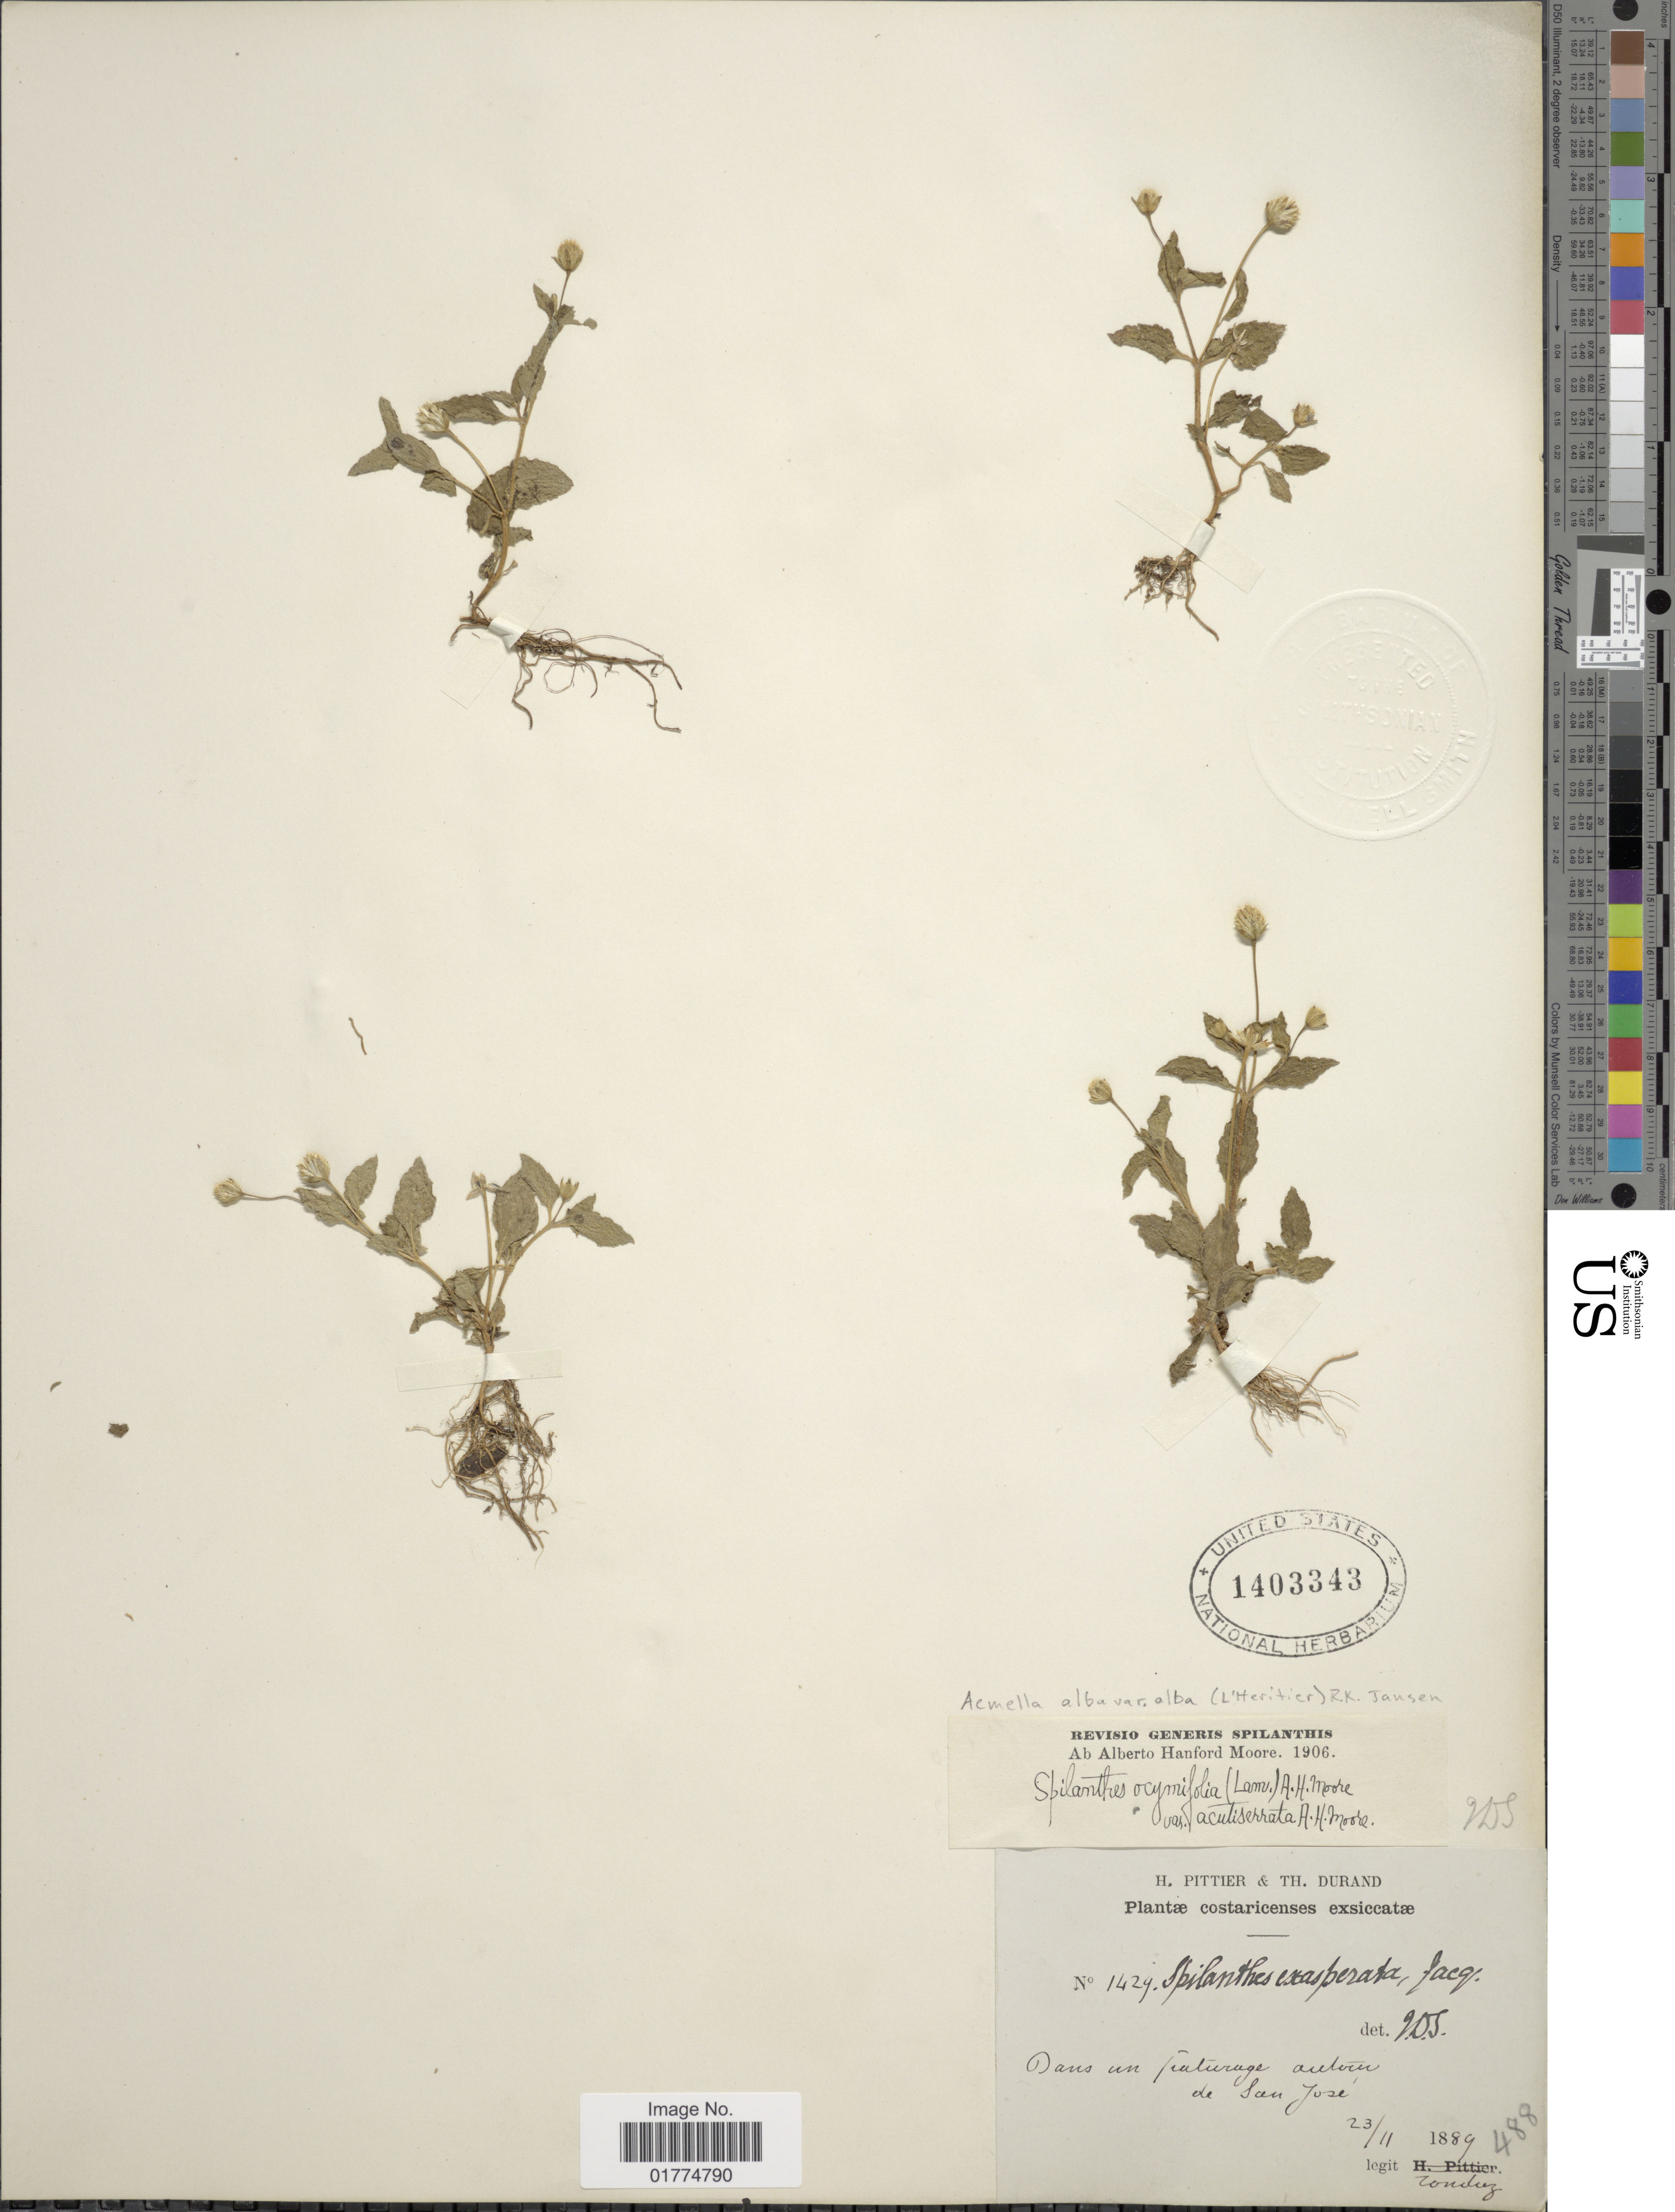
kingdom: Plantae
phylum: Tracheophyta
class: Magnoliopsida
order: Asterales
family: Asteraceae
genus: Acmella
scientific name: Acmella alba var. alba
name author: (L'Hér.) R.K. Jansen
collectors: A. Tonduz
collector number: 1429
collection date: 1889-11-23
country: Costa Rica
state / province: San José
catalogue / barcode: US 1403343